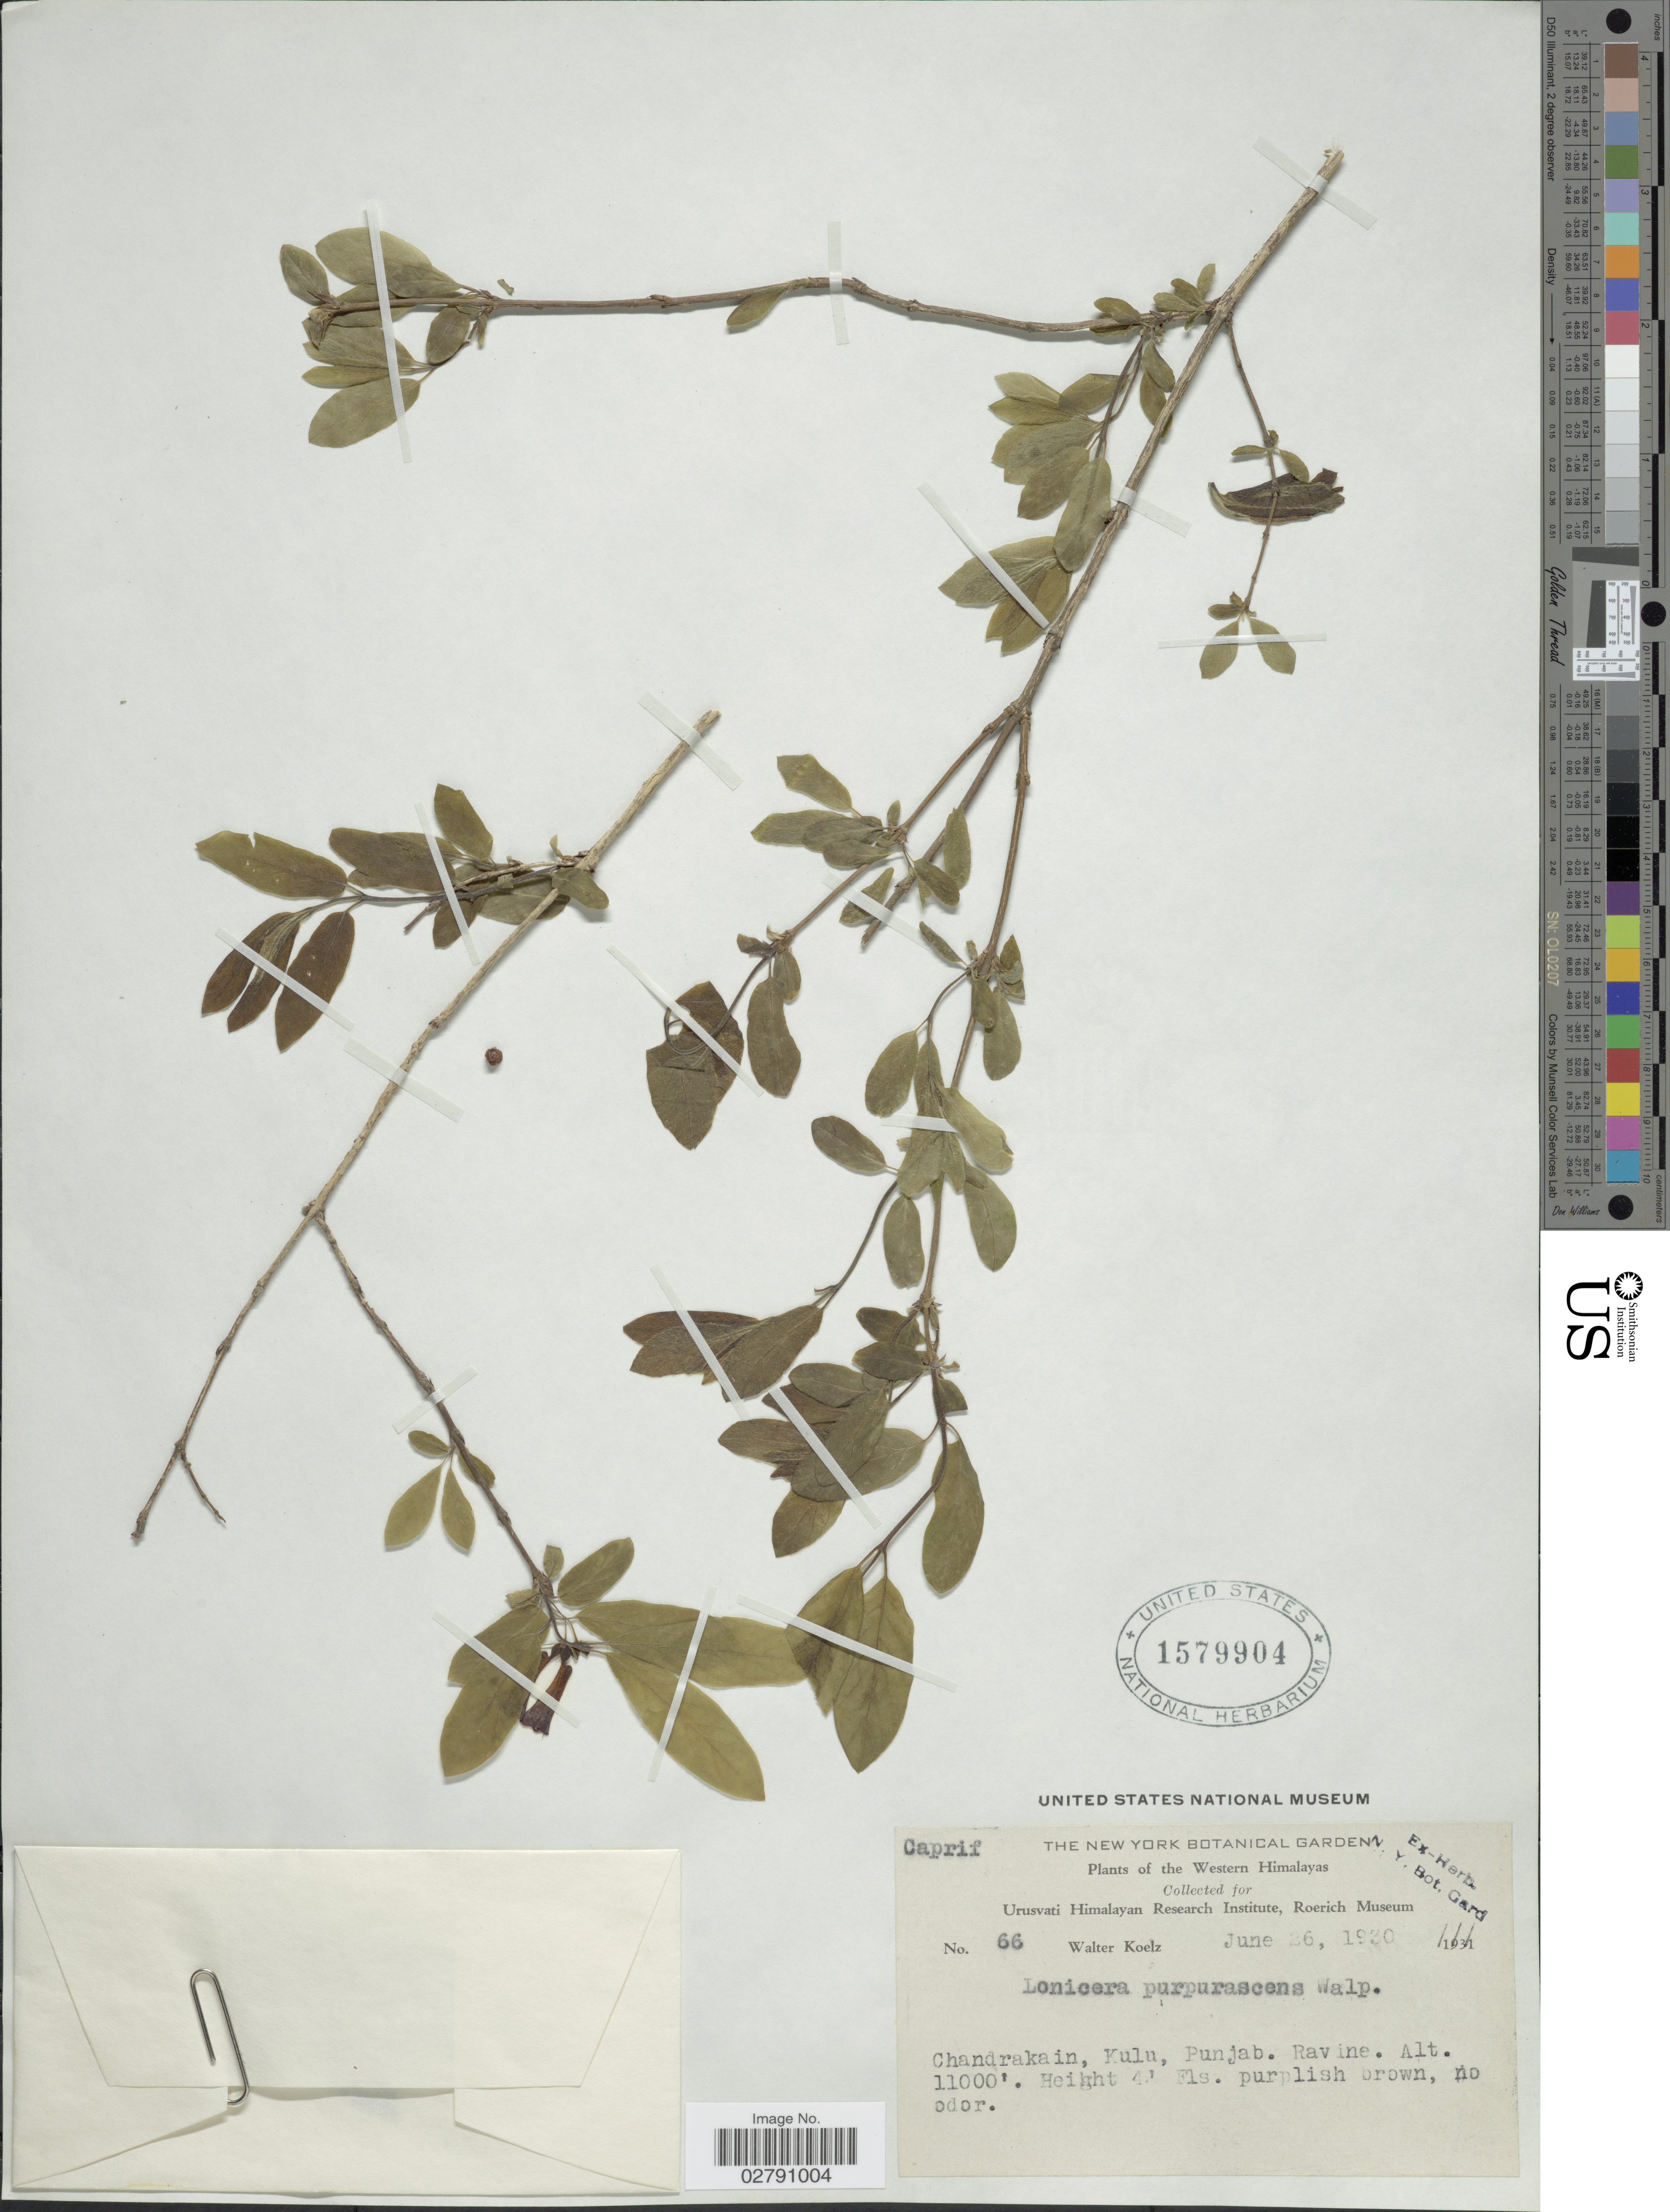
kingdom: Plantae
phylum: Tracheophyta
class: Magnoliopsida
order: Dipsacales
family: Caprifoliaceae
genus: Lonicera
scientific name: Lonicera purpurascens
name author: Walp.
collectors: W. N. Koelz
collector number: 66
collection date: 1970-06-26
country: India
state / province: Punjab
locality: Western Himalayas. Chandrakain, Kulu.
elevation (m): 3353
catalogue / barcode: US 1579904